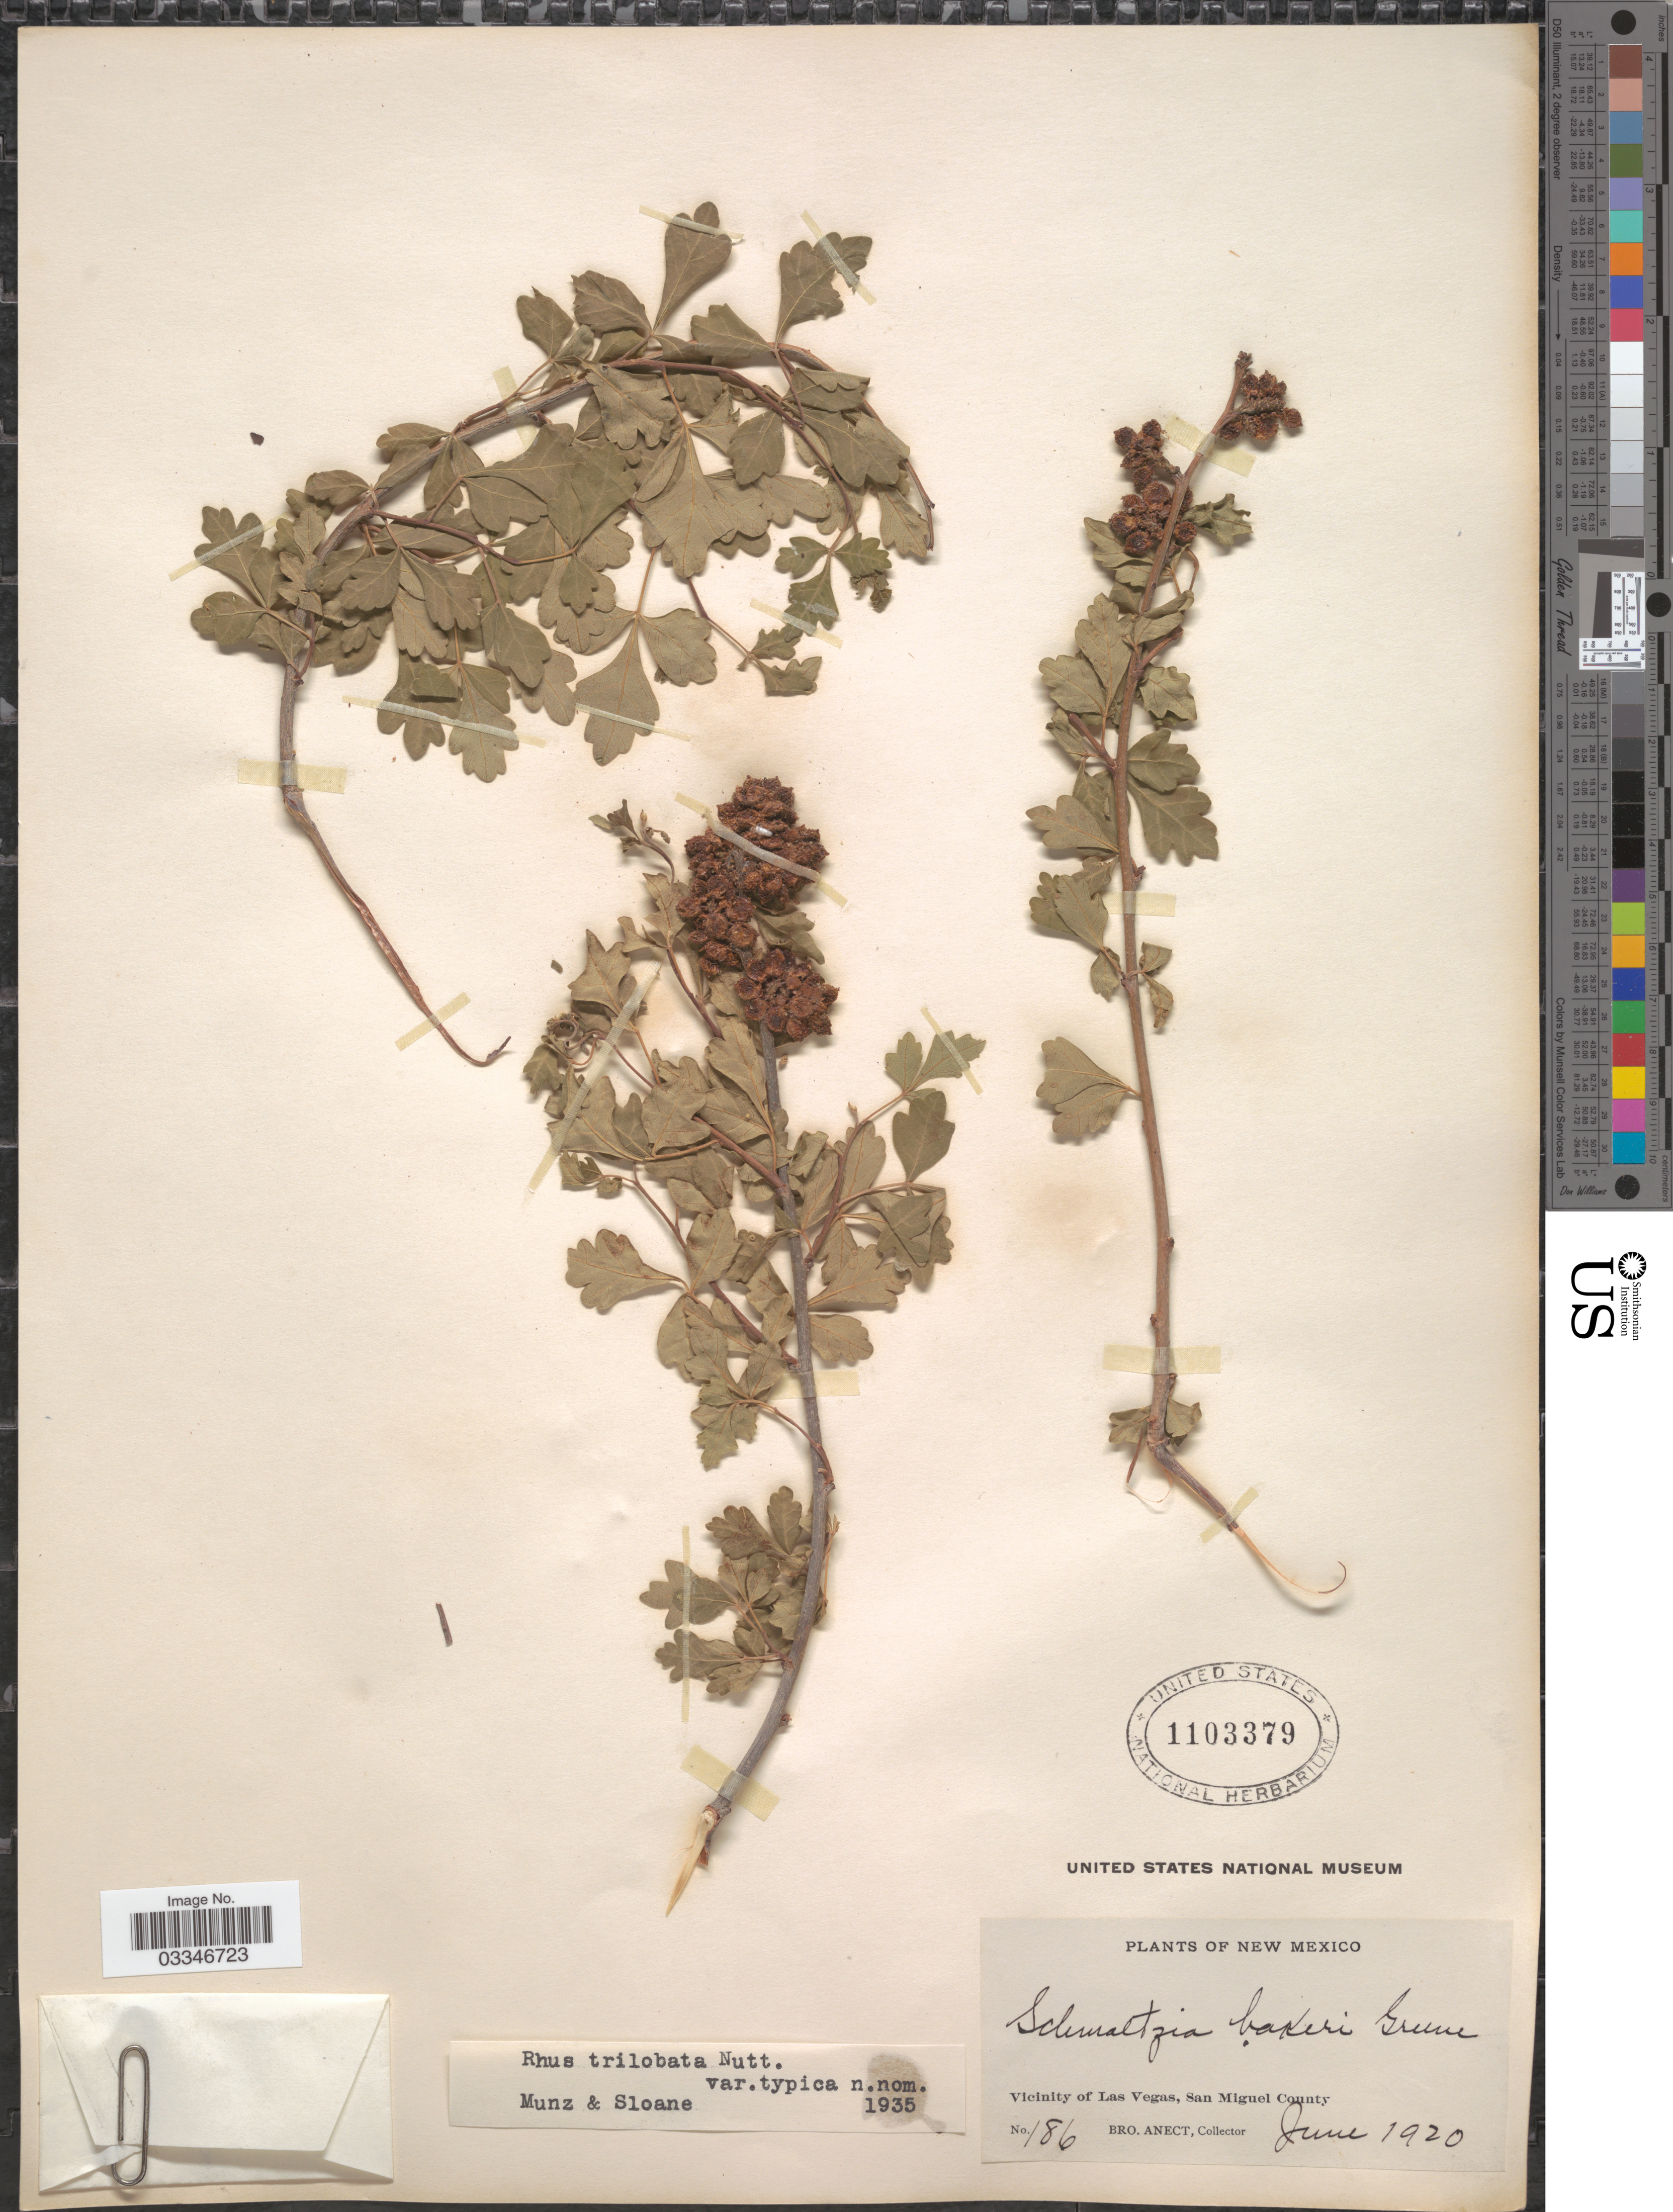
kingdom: Plantae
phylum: Tracheophyta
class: Magnoliopsida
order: Sapindales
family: Anacardiaceae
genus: Rhus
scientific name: Rhus trilobata var. typica Munz & Sloane ined.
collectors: B. Anect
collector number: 186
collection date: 1920-06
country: United States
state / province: New Mexico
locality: Vicinity of Las Vegas, San Miguel County.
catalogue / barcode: US 1103379